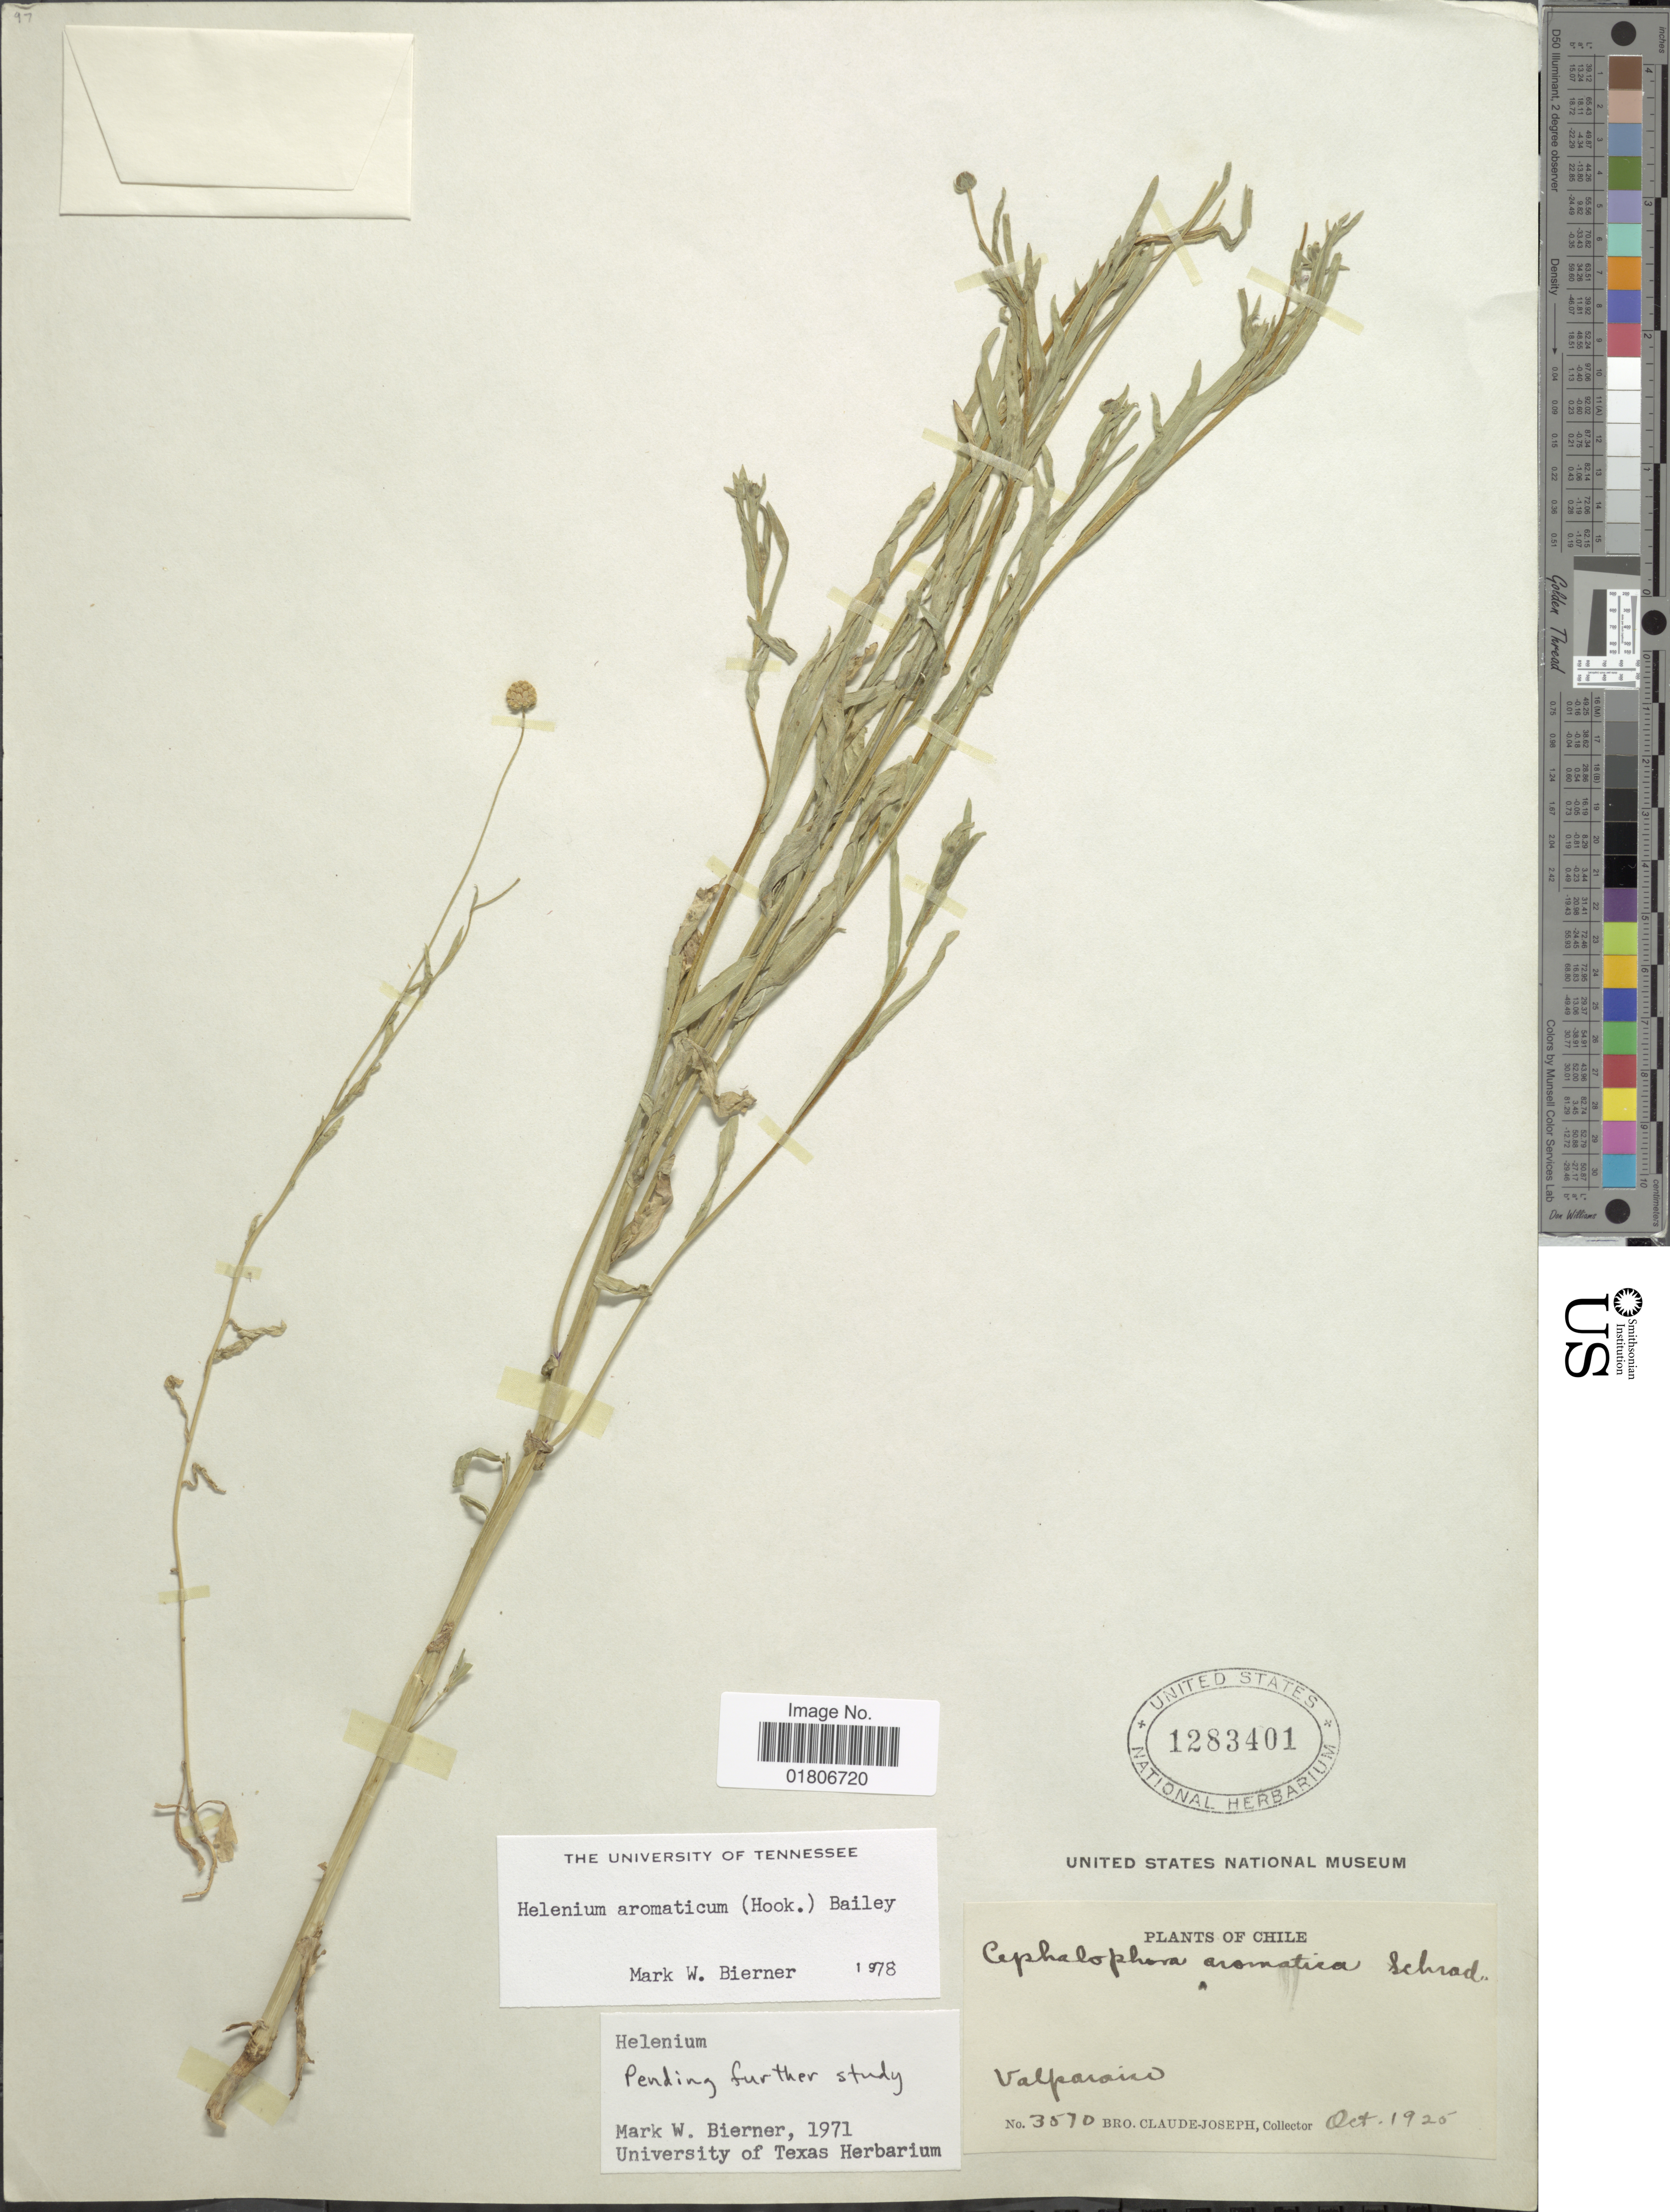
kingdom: Plantae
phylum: Tracheophyta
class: Magnoliopsida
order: Asterales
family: Asteraceae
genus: Helenium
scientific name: Helenium aromaticum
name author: (Hook.) L.H. Bailey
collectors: Bro. Claude-Joseph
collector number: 3570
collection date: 1925-10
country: Chile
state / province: Valparaíso (V)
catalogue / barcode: US 1283401